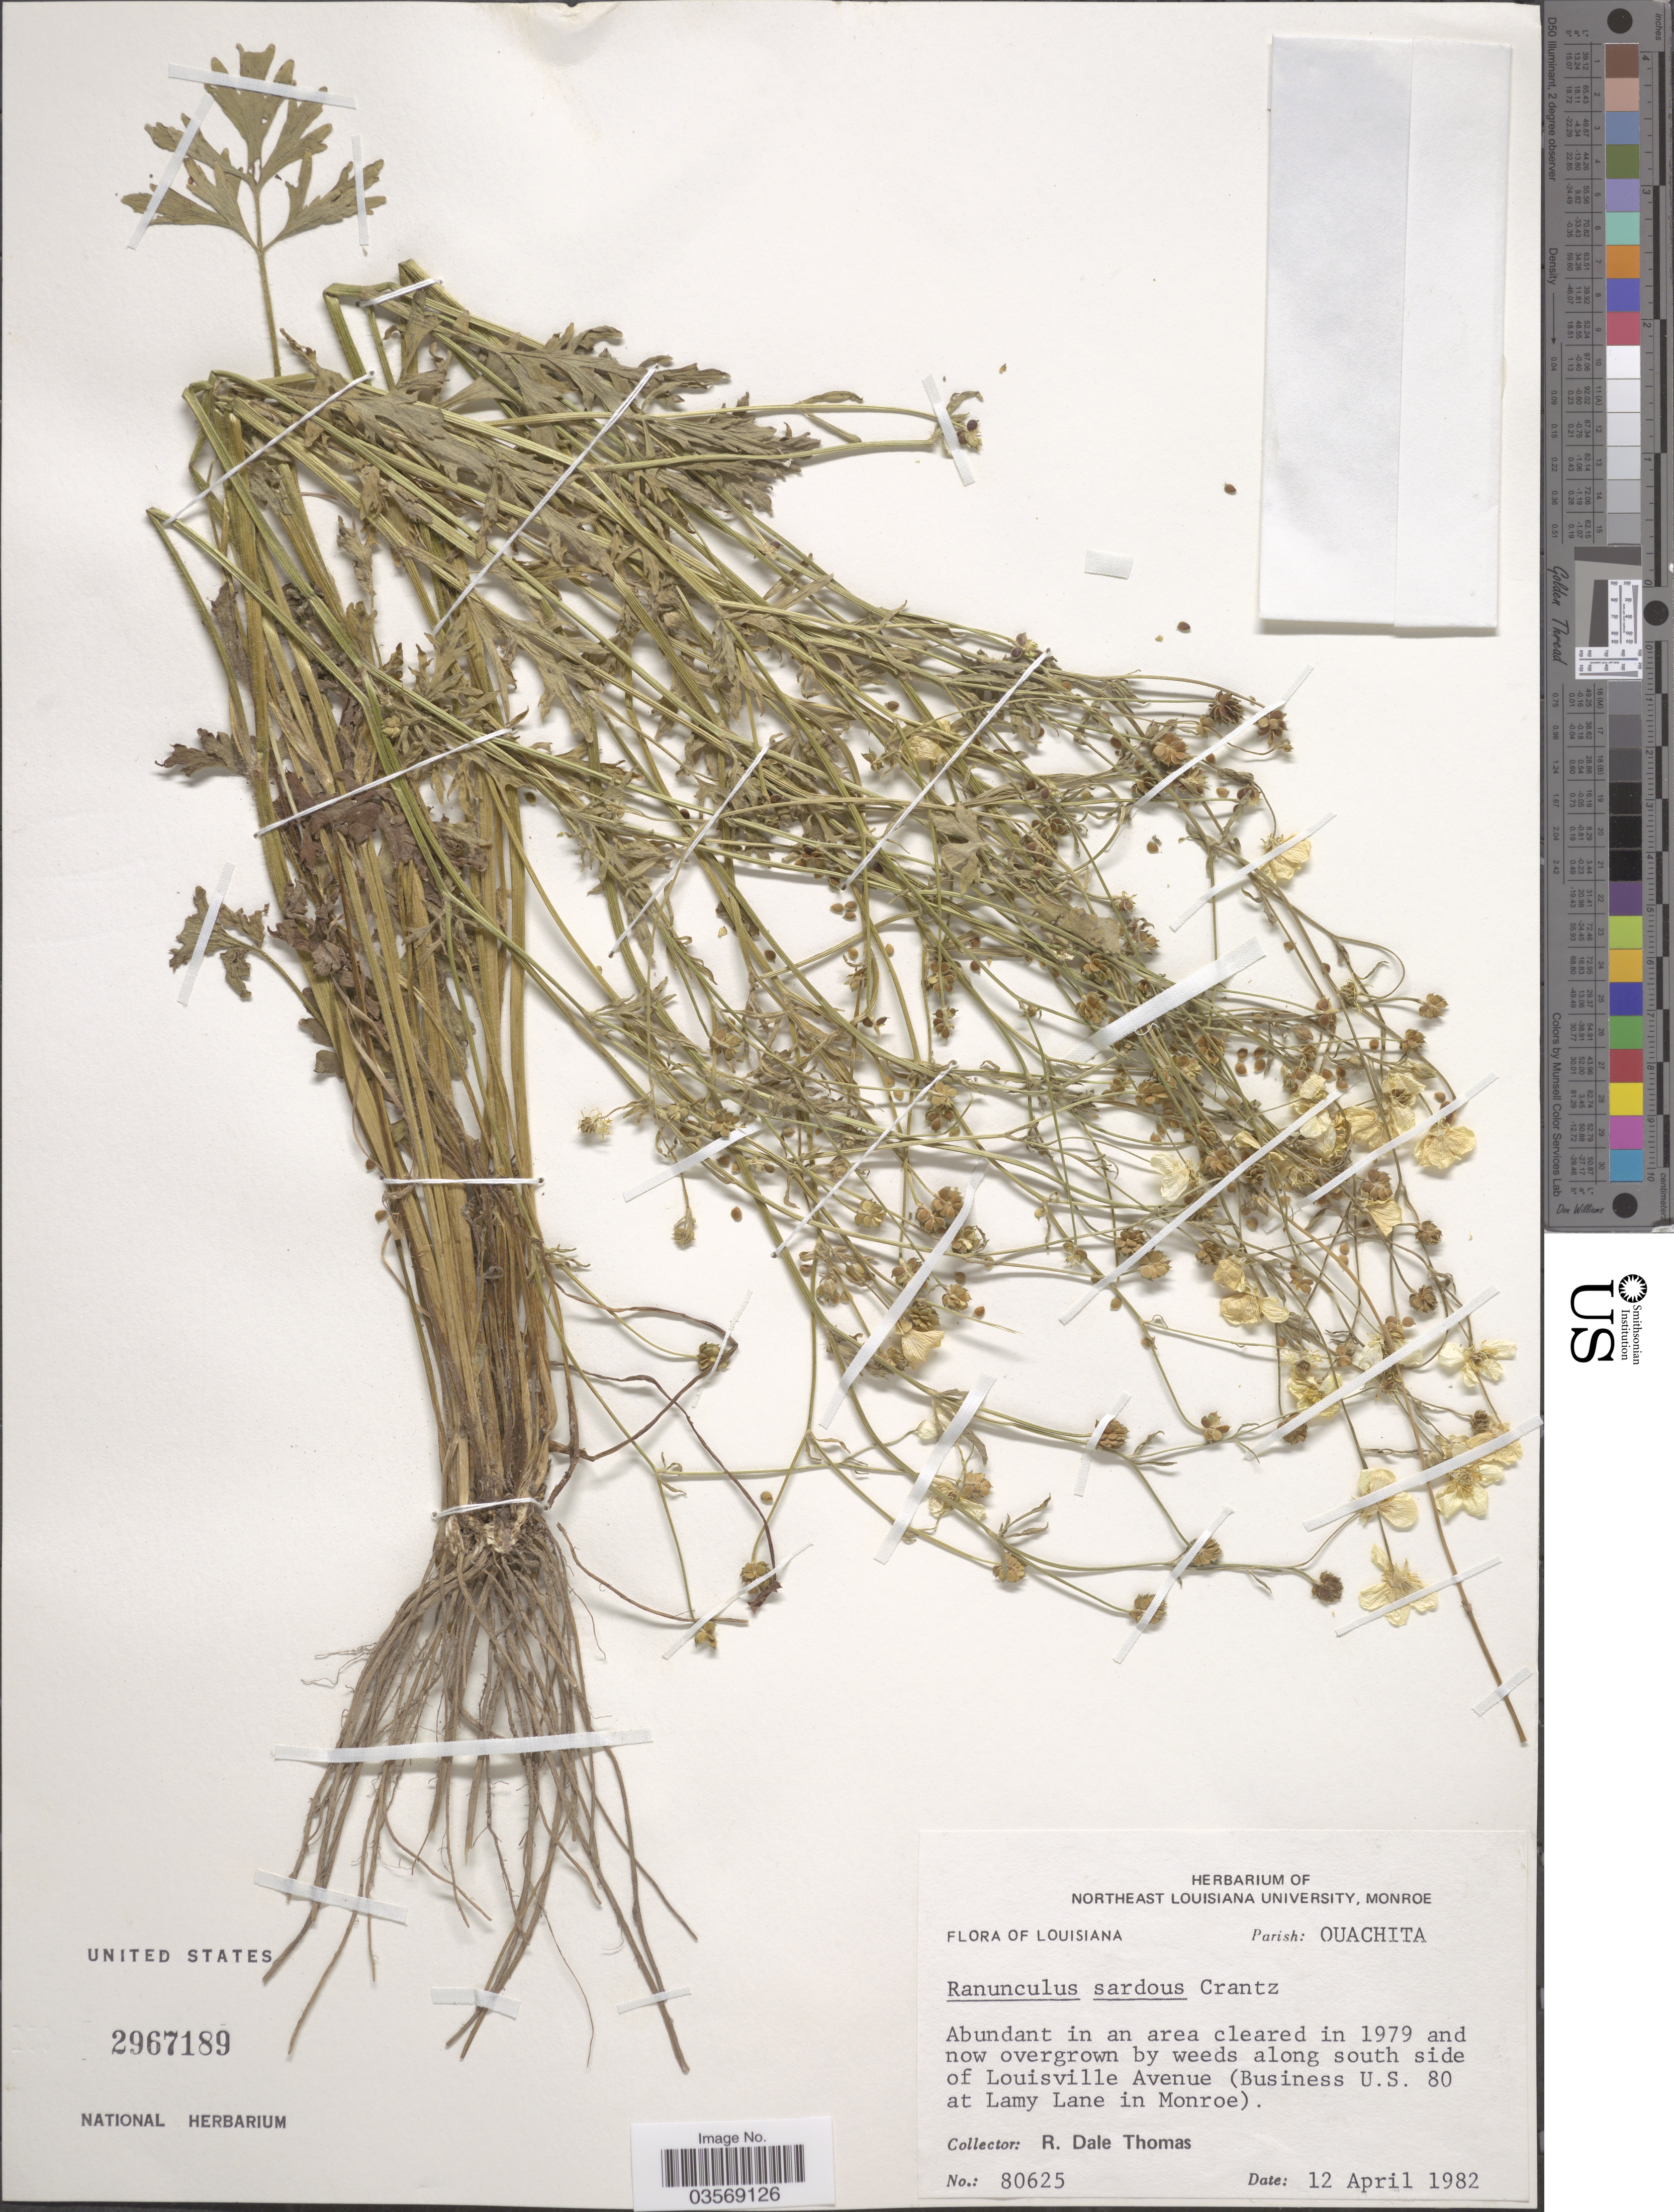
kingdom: Plantae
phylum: Tracheophyta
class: Magnoliopsida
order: Ranunculales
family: Ranunculaceae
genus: Ranunculus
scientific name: Ranunculus sardous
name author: Crantz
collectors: R. Thomas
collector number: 80625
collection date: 1982-04-12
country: United States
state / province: Louisiana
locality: Parish: Ouachita. Along south side of Louisville Avenue (Business U.S. 80 at Lamy Lane in Monroe).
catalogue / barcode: US 2967189